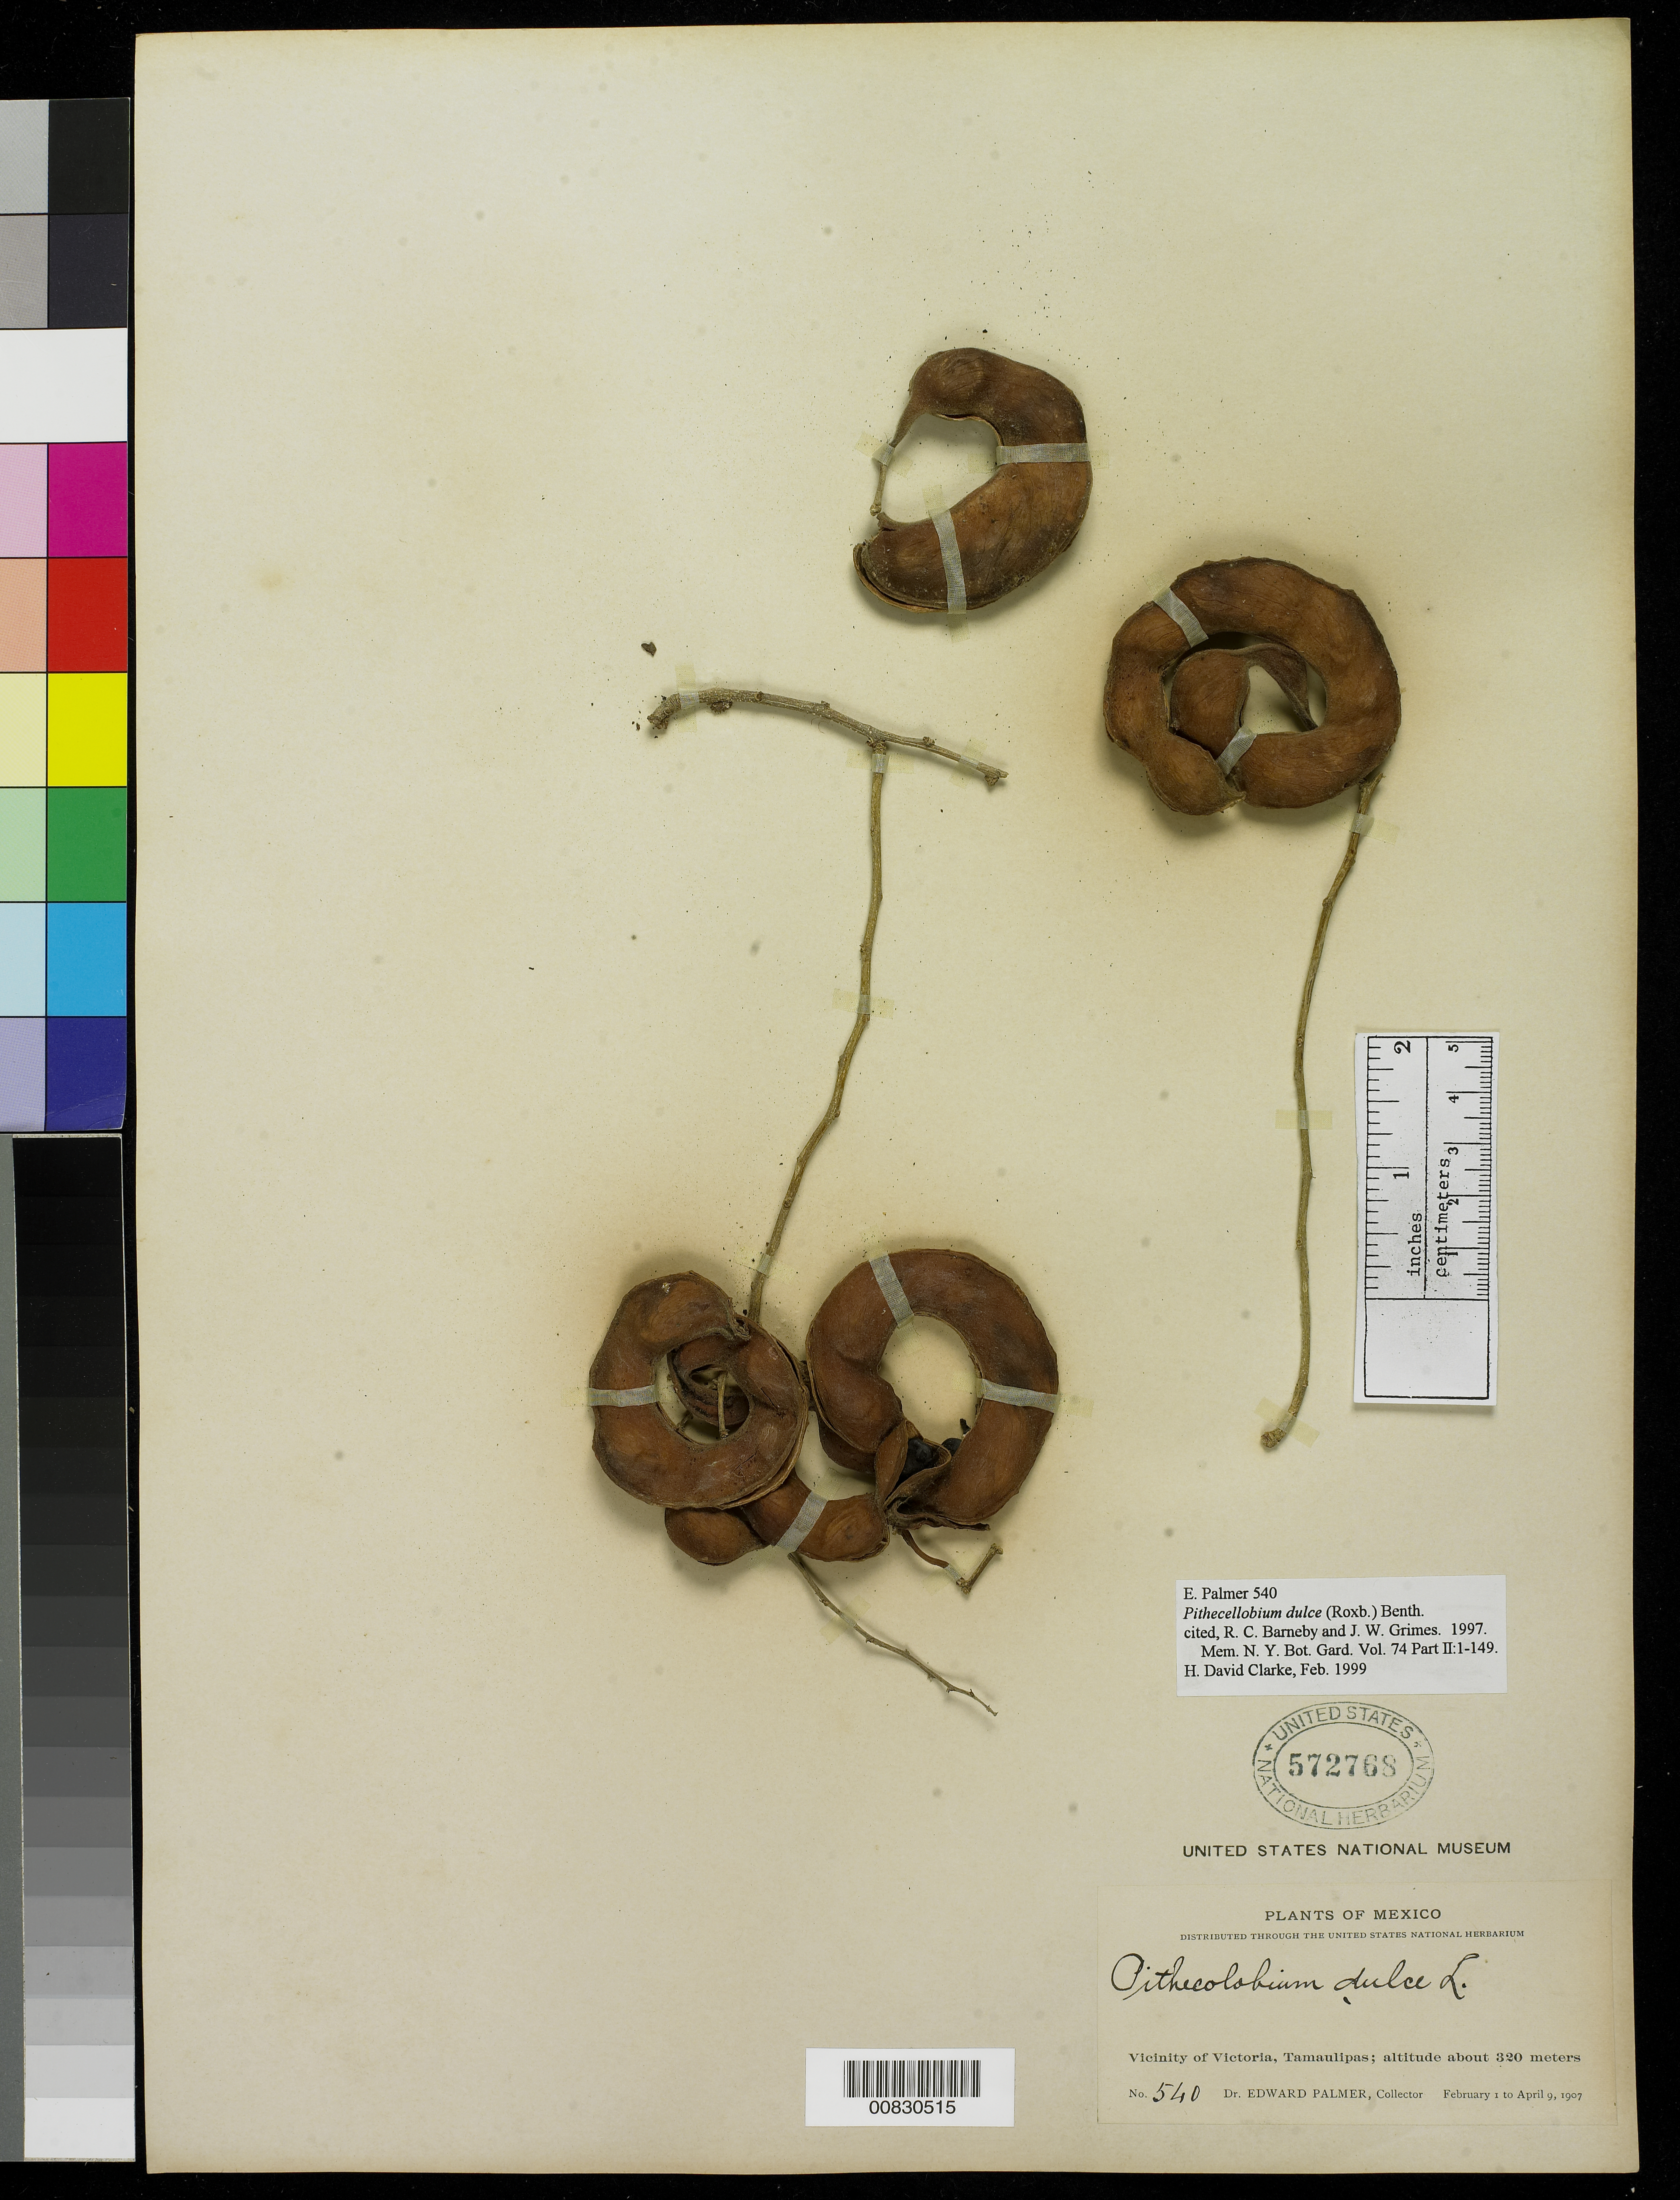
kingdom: Plantae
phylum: Tracheophyta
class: Magnoliopsida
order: Fabales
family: Fabaceae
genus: Pithecellobium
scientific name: Pithecellobium dulce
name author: (Roxb.) Benth.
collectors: E. Palmer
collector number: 540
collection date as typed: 01 Feb 1907 to 09 Apr 1907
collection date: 1907-02-01/1907-04-09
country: Mexico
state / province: Tamaulipas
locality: Vicinity of Victoria.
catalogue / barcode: US 572768